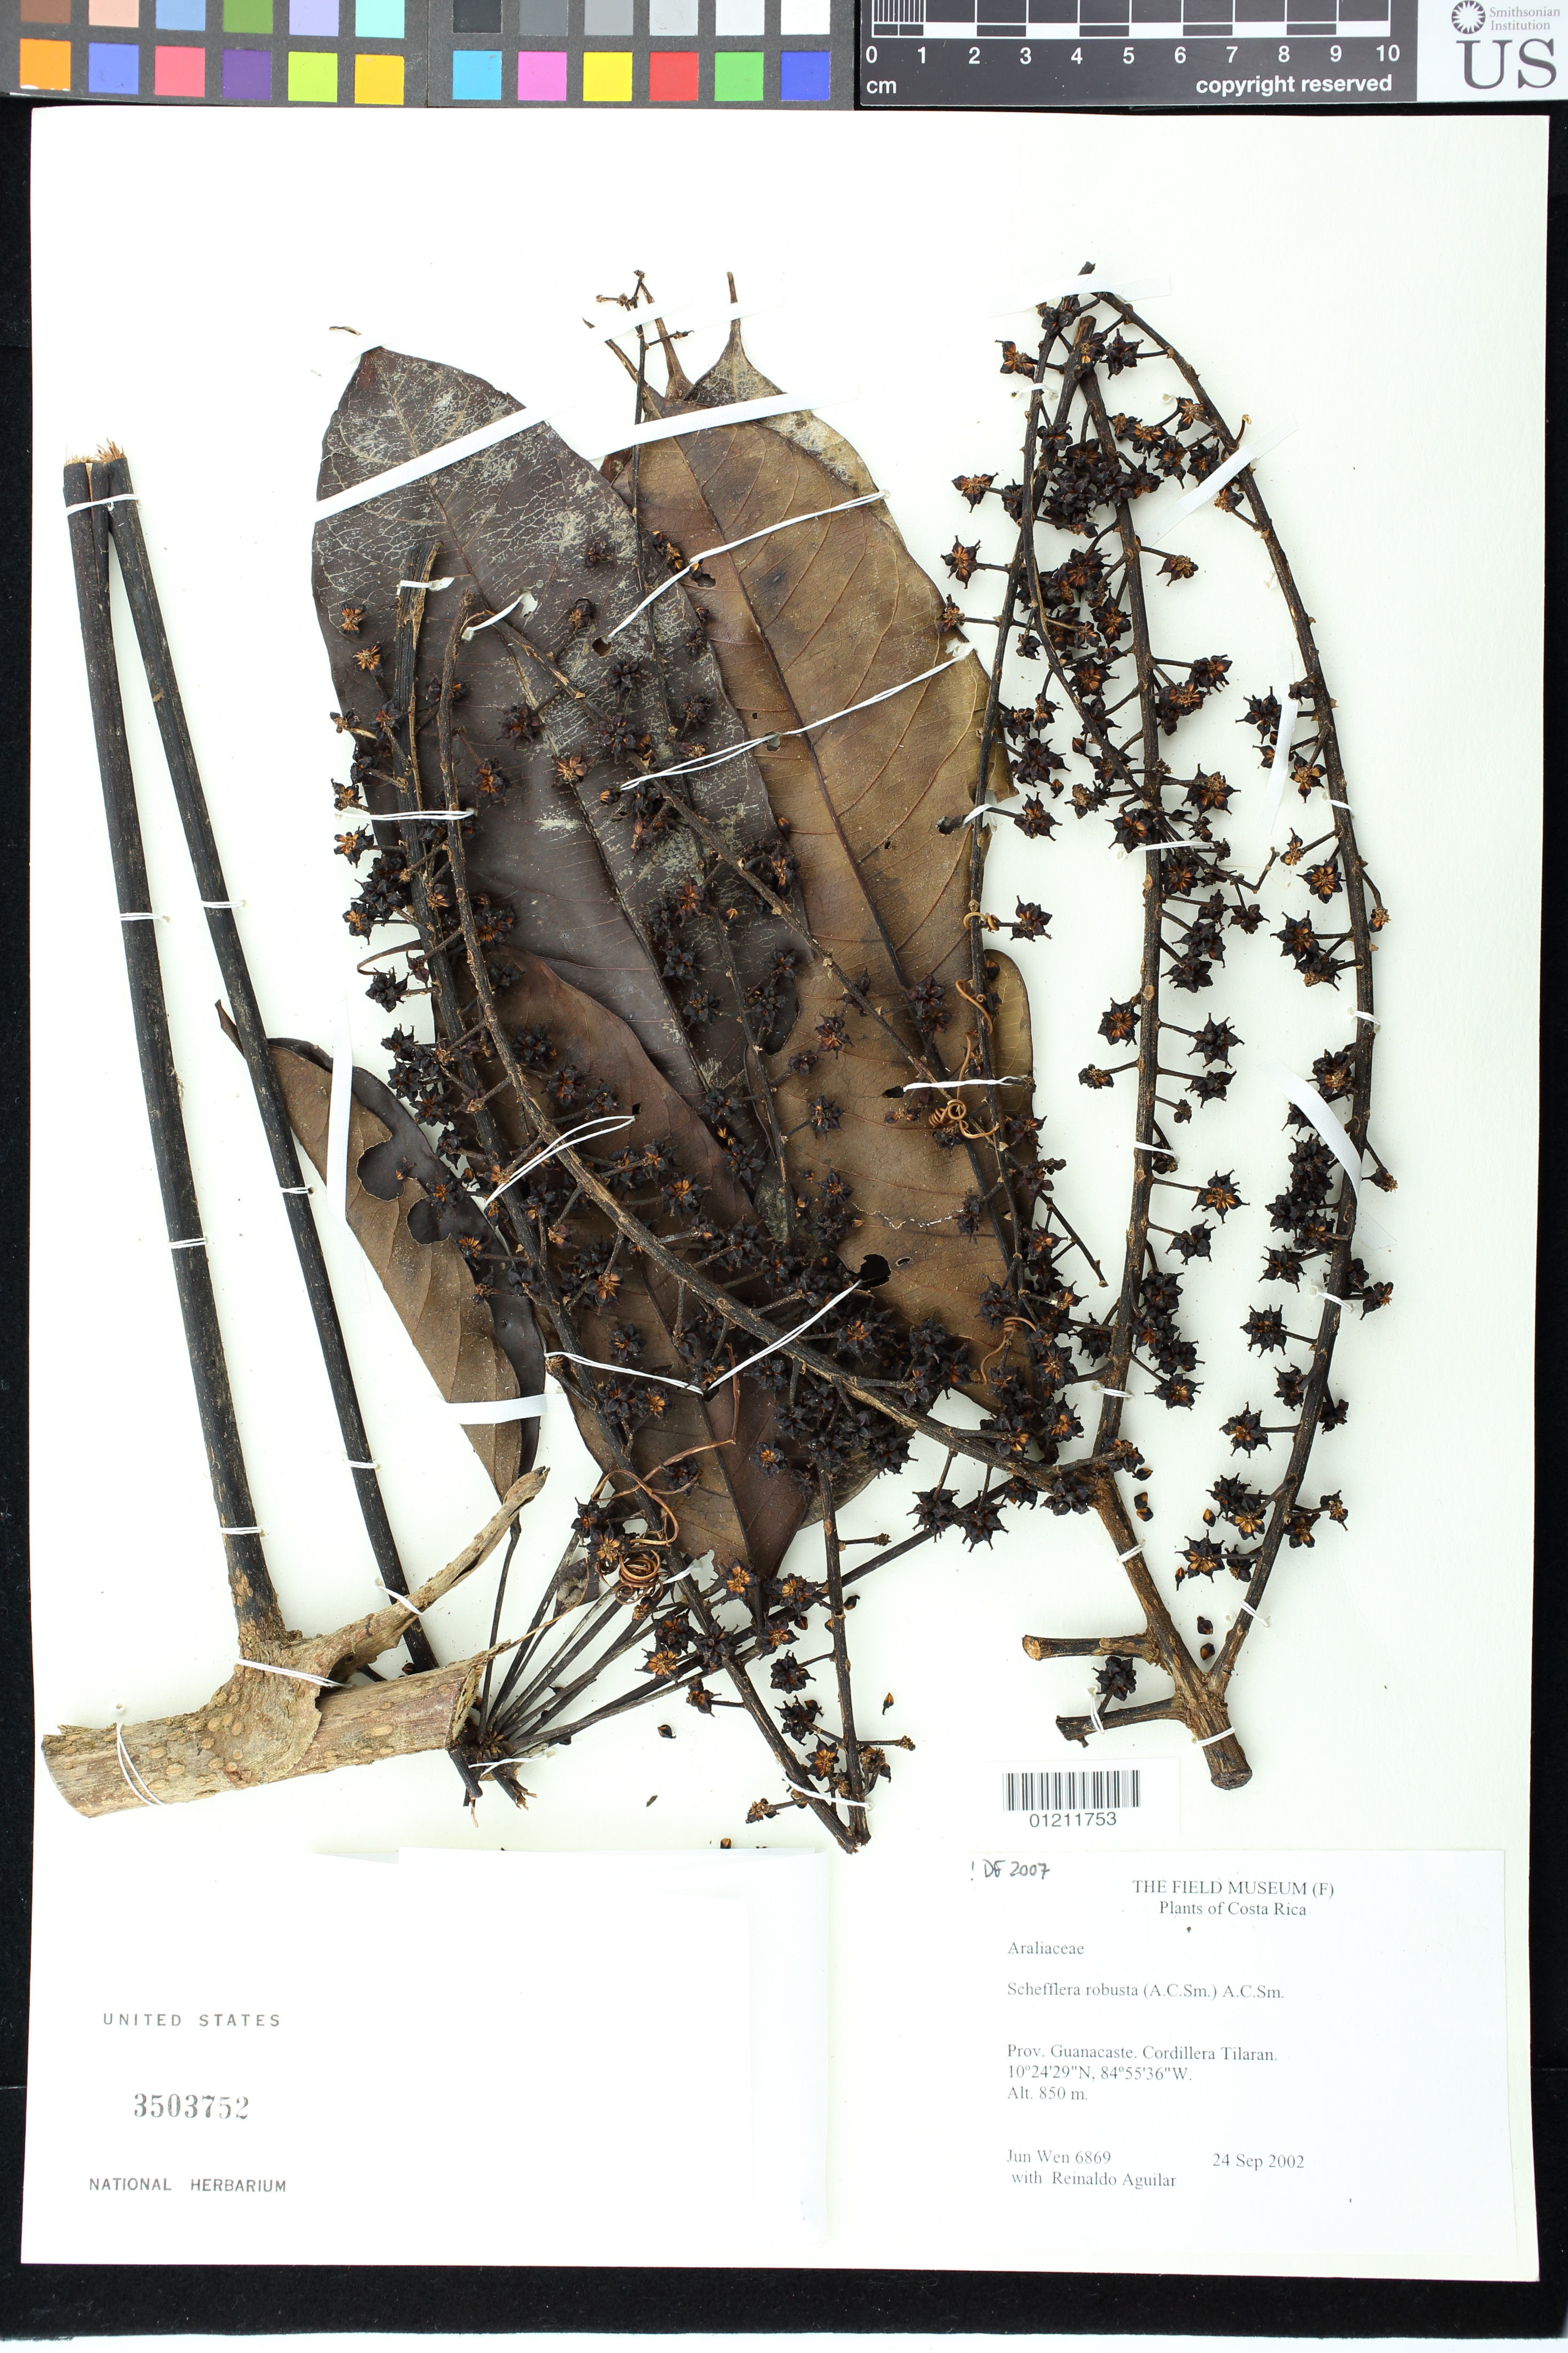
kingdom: Plantae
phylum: Tracheophyta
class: Magnoliopsida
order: Apiales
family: Araliaceae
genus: Schefflera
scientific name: Schefflera robusta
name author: (A.C. Sm.) A.C. Sm.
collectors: J. Wen & R. Aguilar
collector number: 6869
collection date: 2002-09-24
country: Costa Rica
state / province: Guanacaste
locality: Cordillera Tilaran.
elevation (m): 850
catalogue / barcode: US 3503752